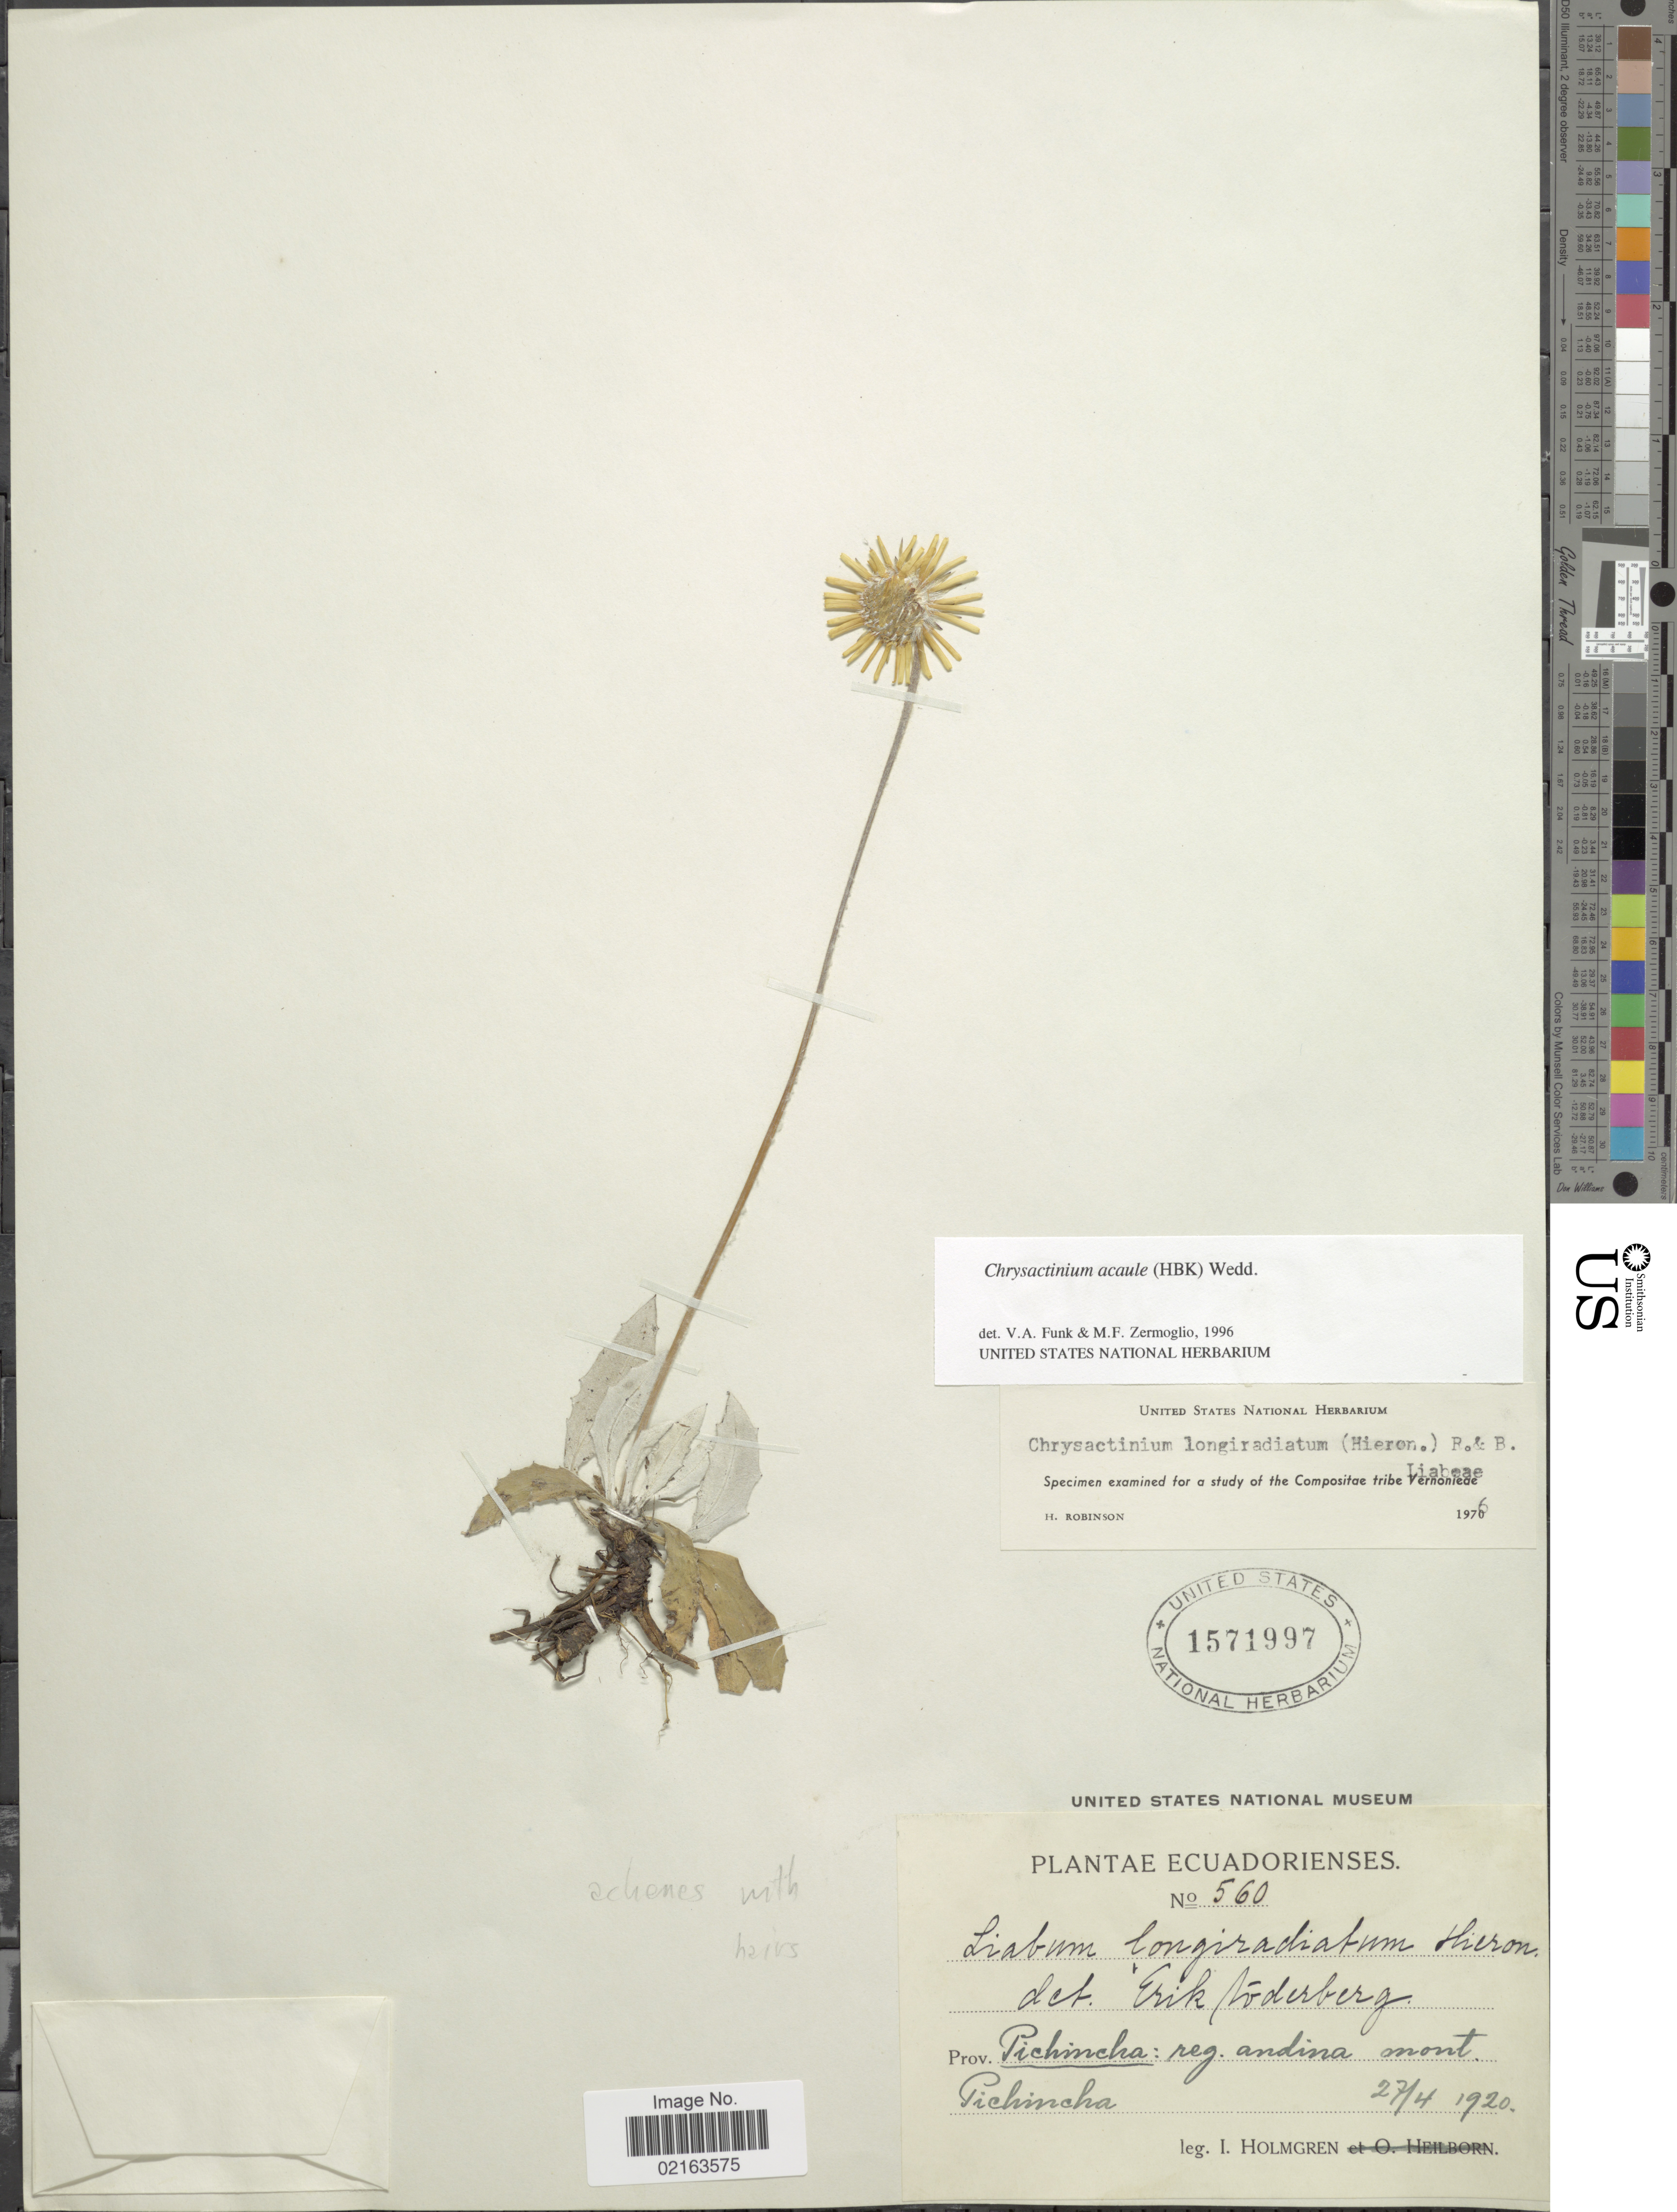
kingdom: Plantae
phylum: Tracheophyta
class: Magnoliopsida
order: Asterales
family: Asteraceae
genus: Chrysactinium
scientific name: Chrysactinium acaule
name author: (Kunth) Wedd.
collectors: I. Holmgren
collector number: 560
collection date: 1920-04-27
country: Ecuador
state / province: Pichincha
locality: Prov. Pichincha: reg. andina mont. Pichincha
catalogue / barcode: US 1571997